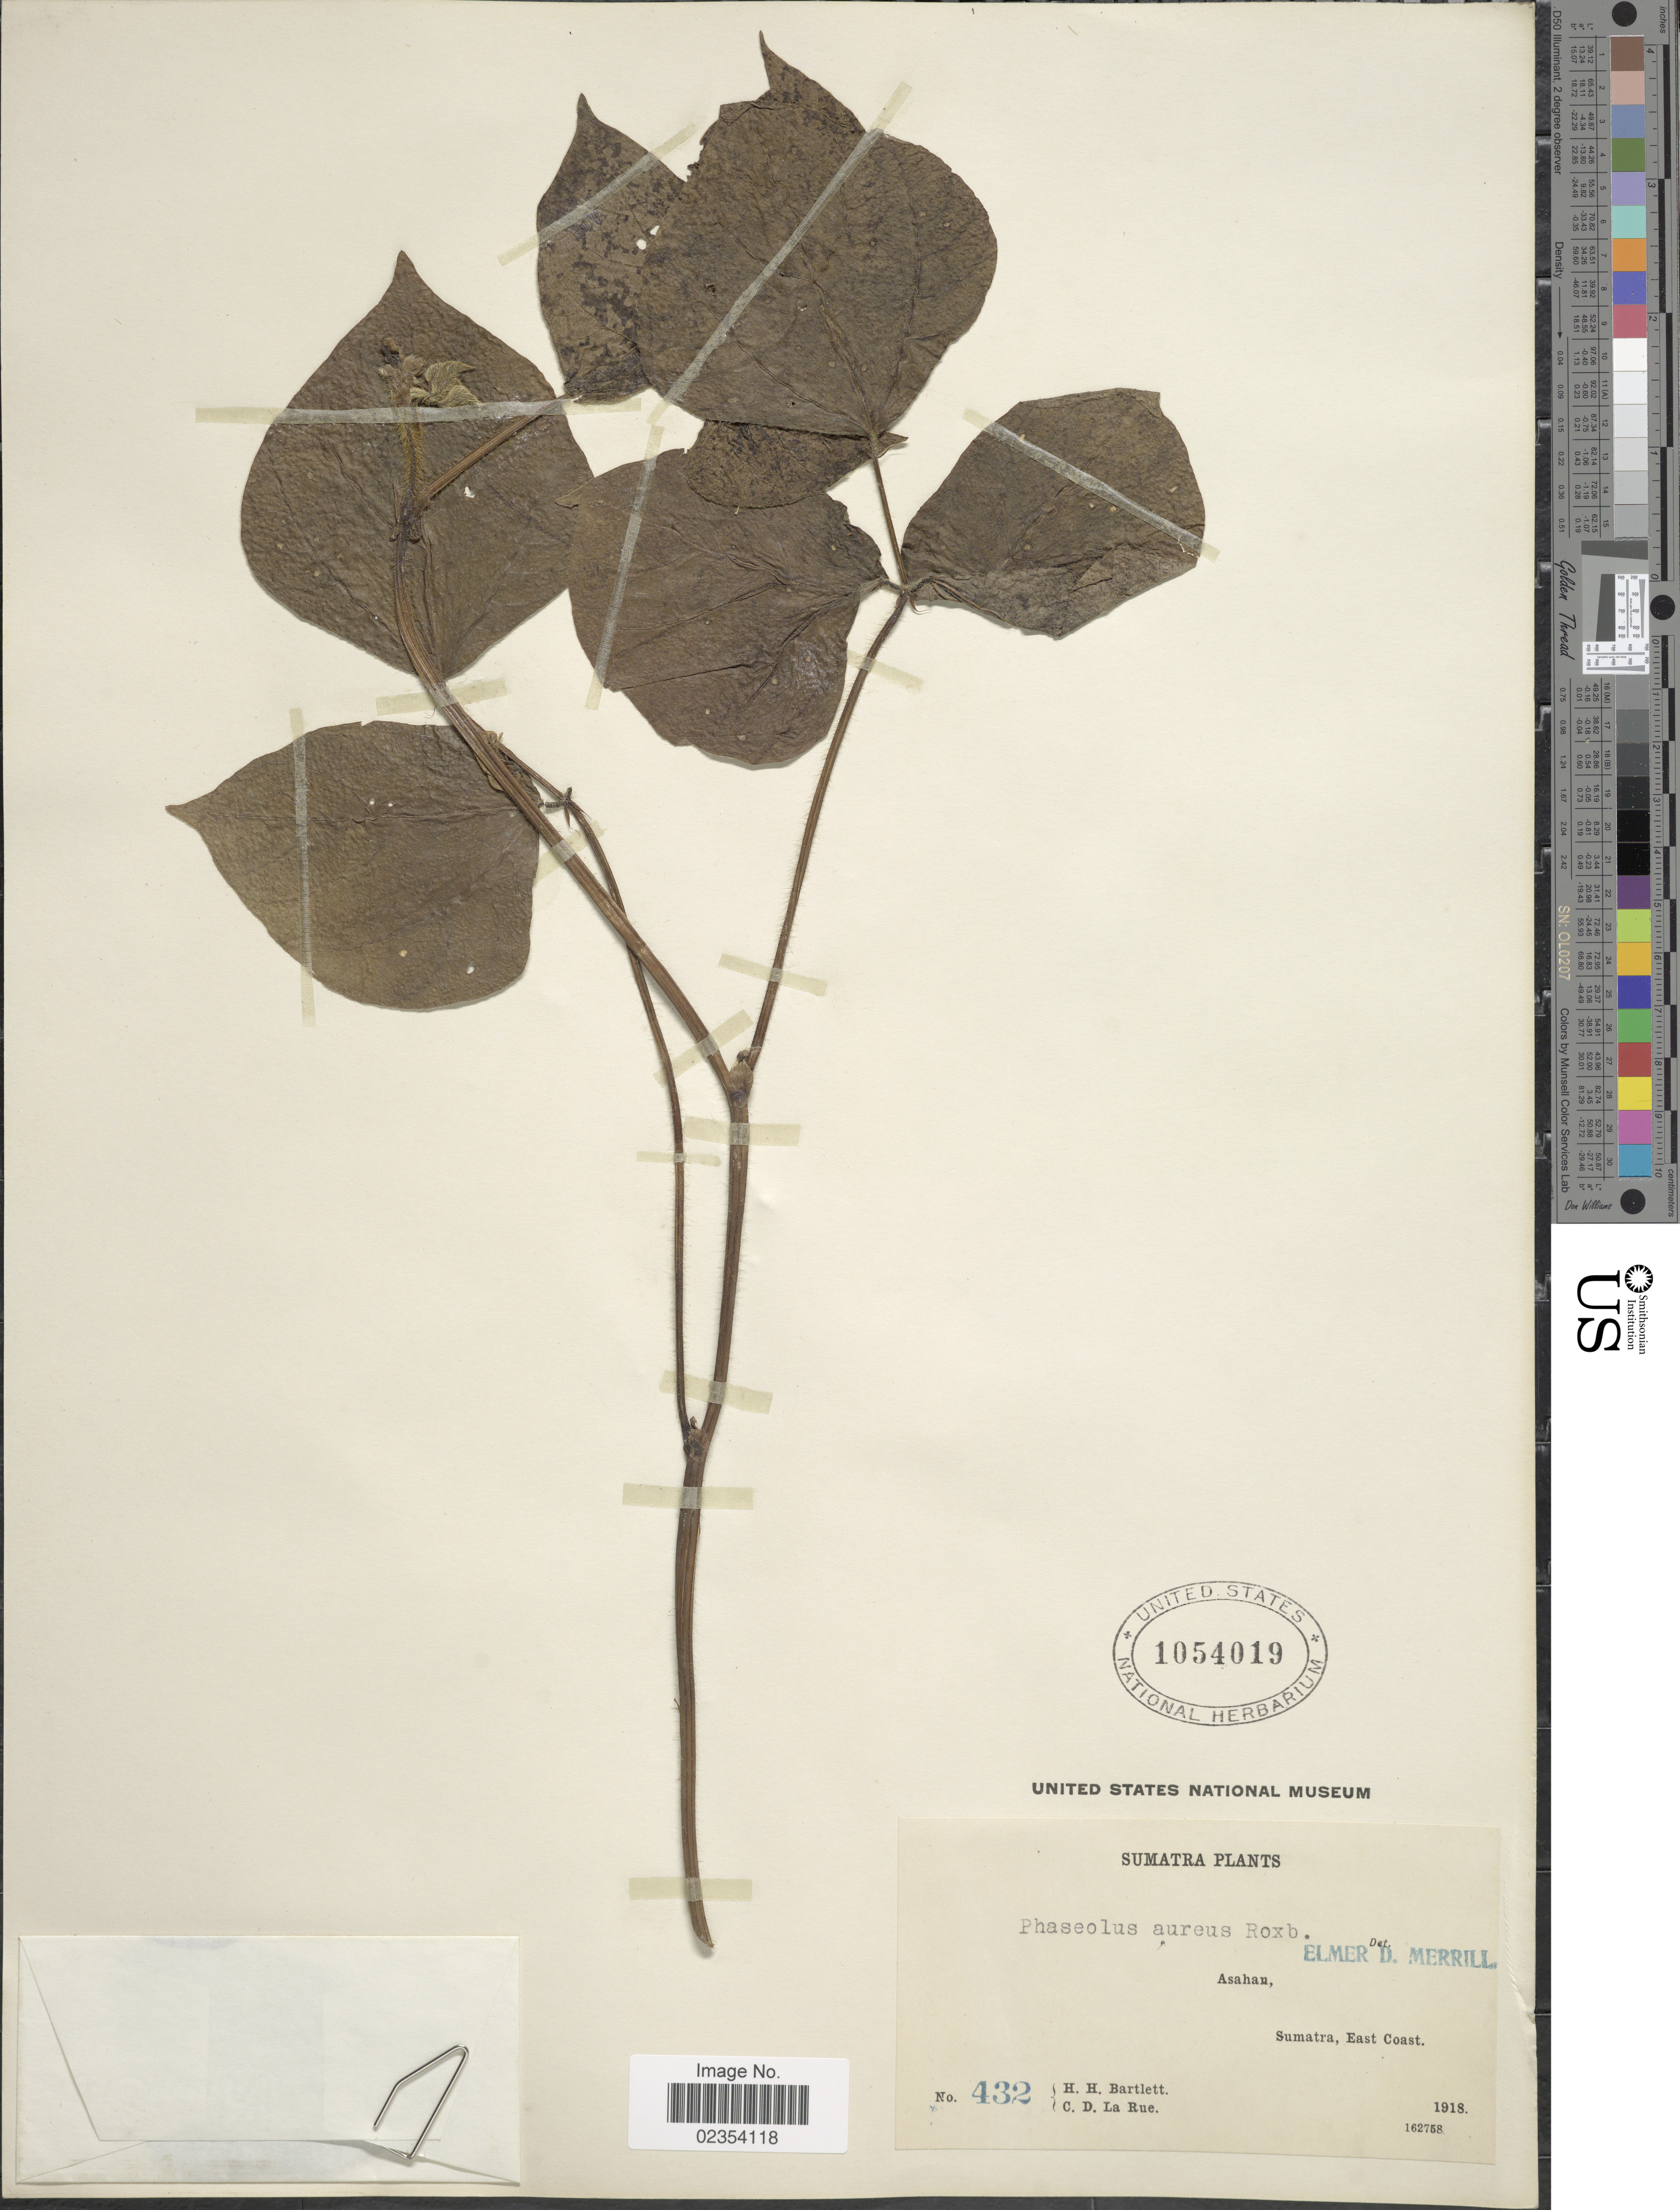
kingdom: Plantae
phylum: Tracheophyta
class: Magnoliopsida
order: Fabales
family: Fabaceae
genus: Vigna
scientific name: Vigna sp.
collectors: H. H. Bartlett & C. La Rue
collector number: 432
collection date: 1918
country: Indonesia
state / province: Sumatra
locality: Asahau, East Coast.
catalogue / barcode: US 1054019